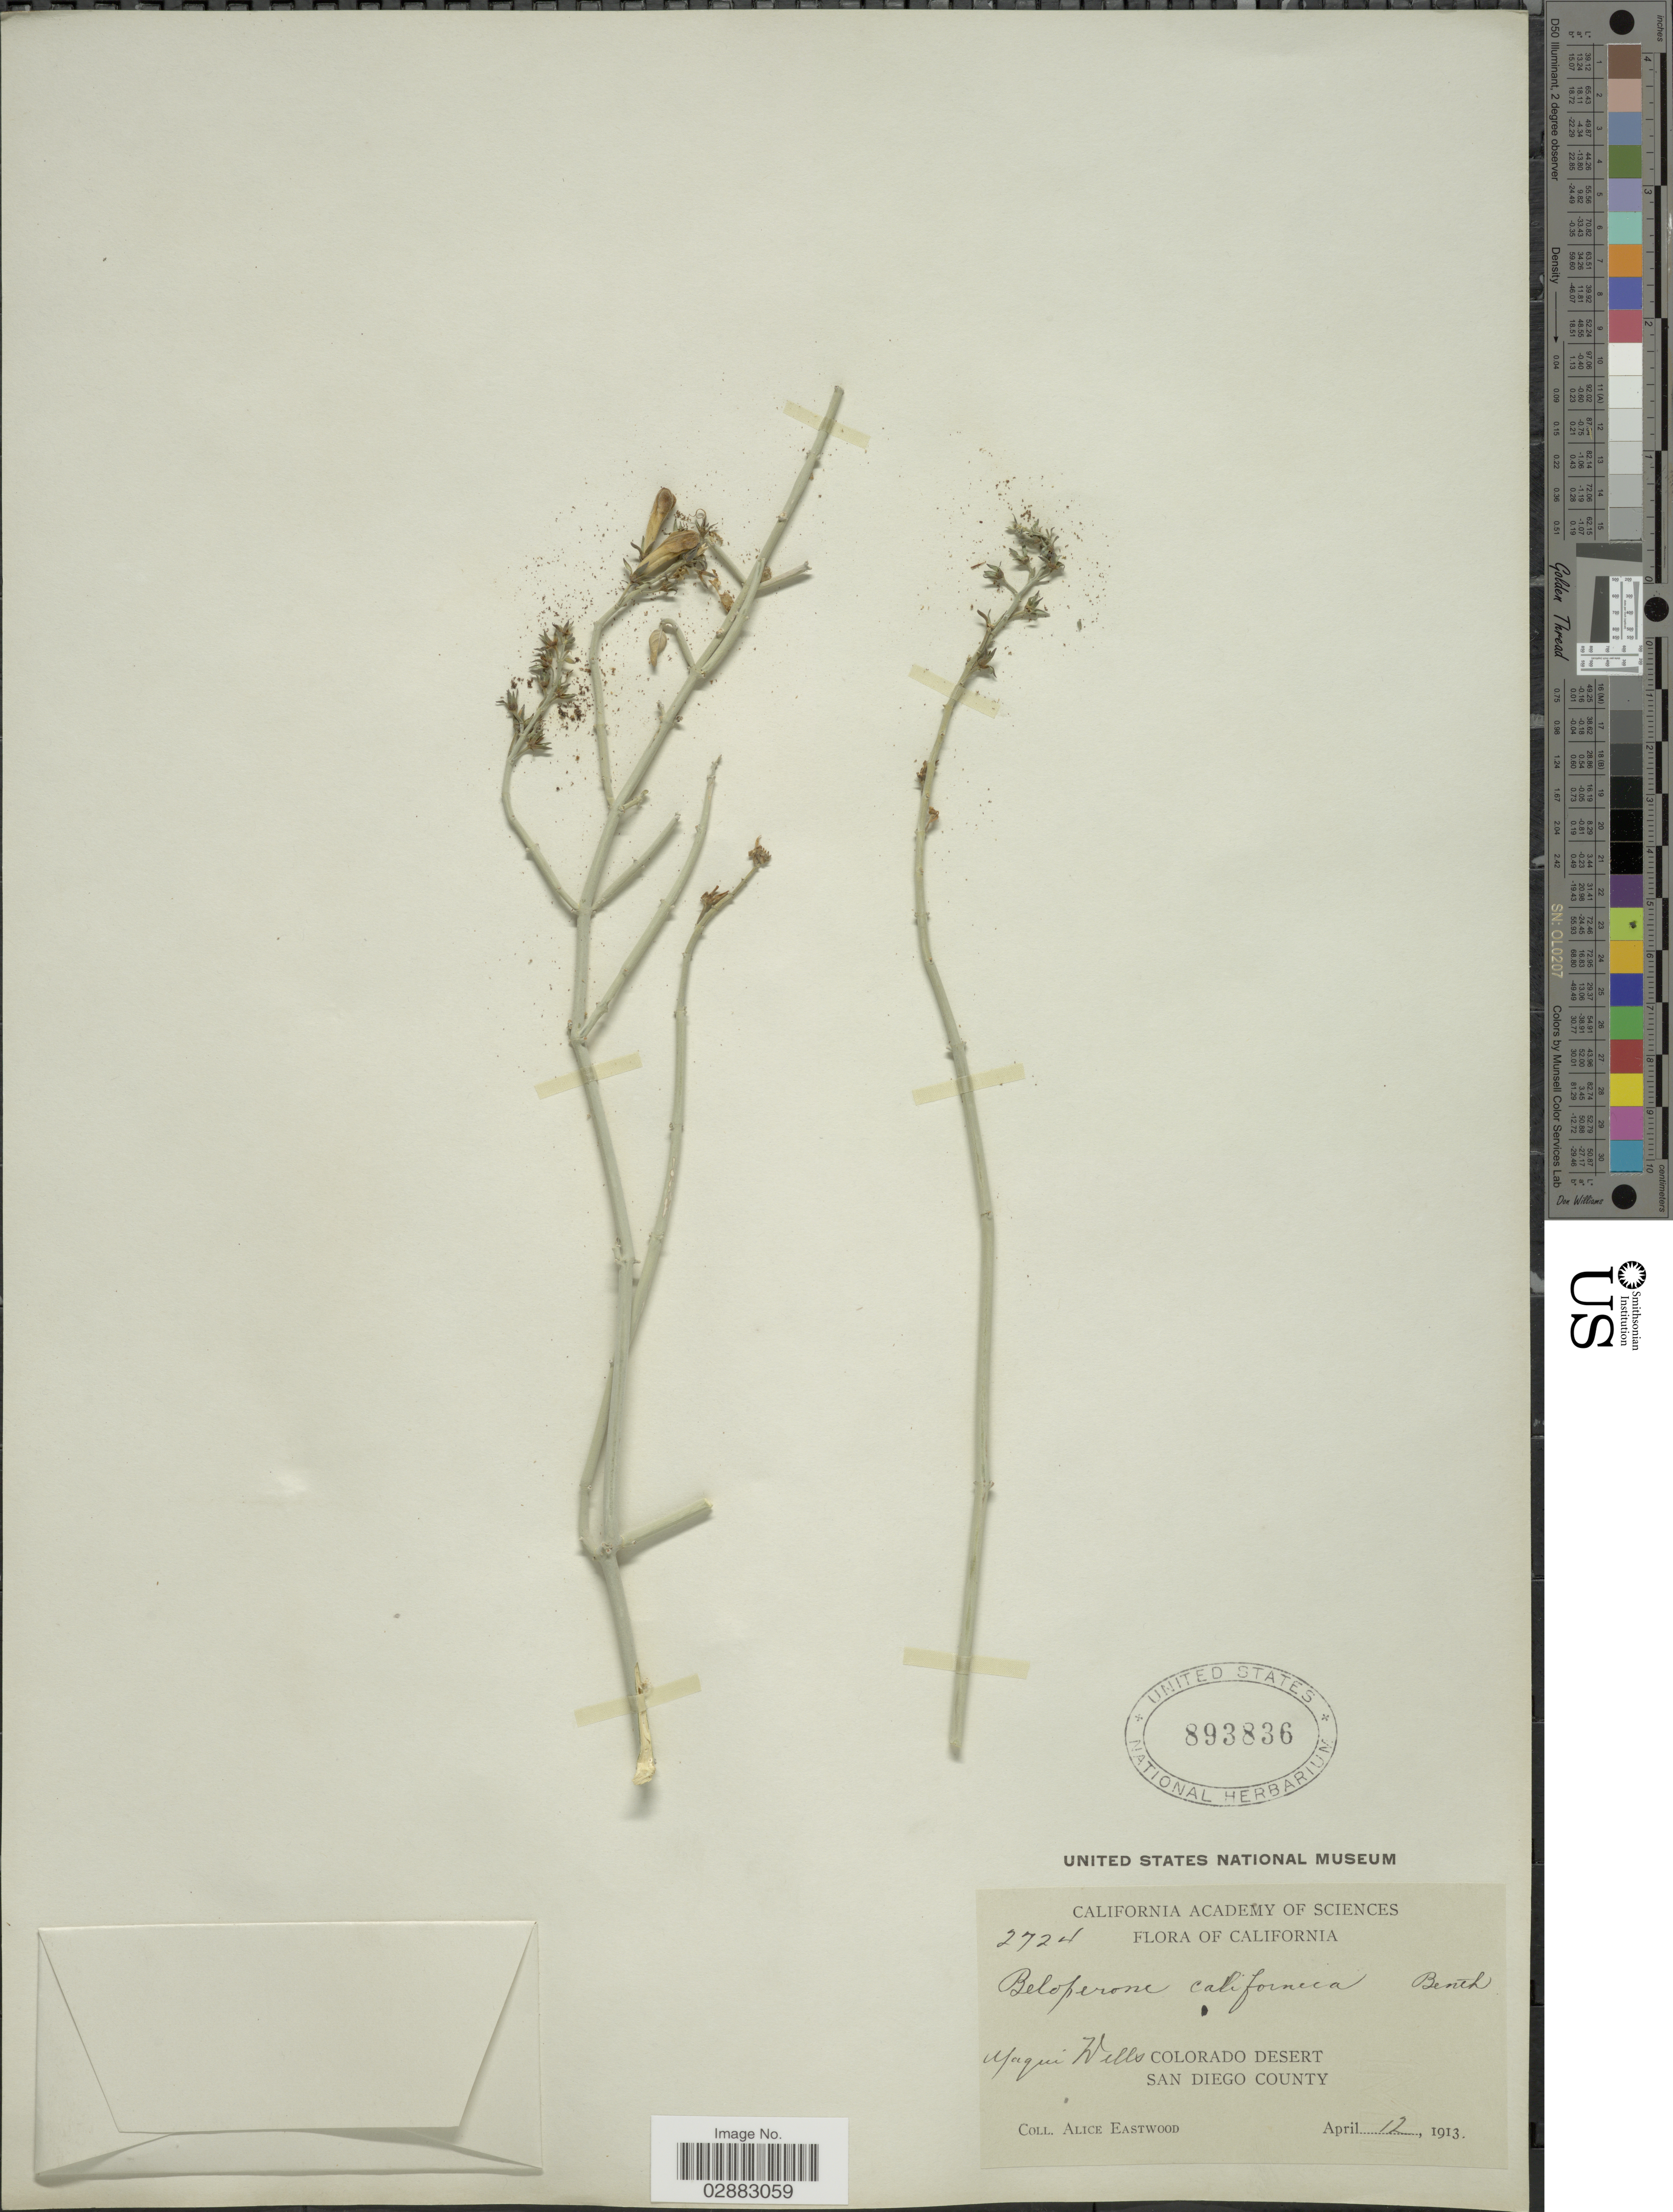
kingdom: Plantae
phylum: Tracheophyta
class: Magnoliopsida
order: Lamiales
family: Acanthaceae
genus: Beloperone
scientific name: Beloperone californica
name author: Benth.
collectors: A. Eastwood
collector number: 2724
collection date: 1913-04-12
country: United States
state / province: California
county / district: San Diego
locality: Yaqui Wells, Colorado Desert, San Diego County.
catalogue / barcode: US 893836